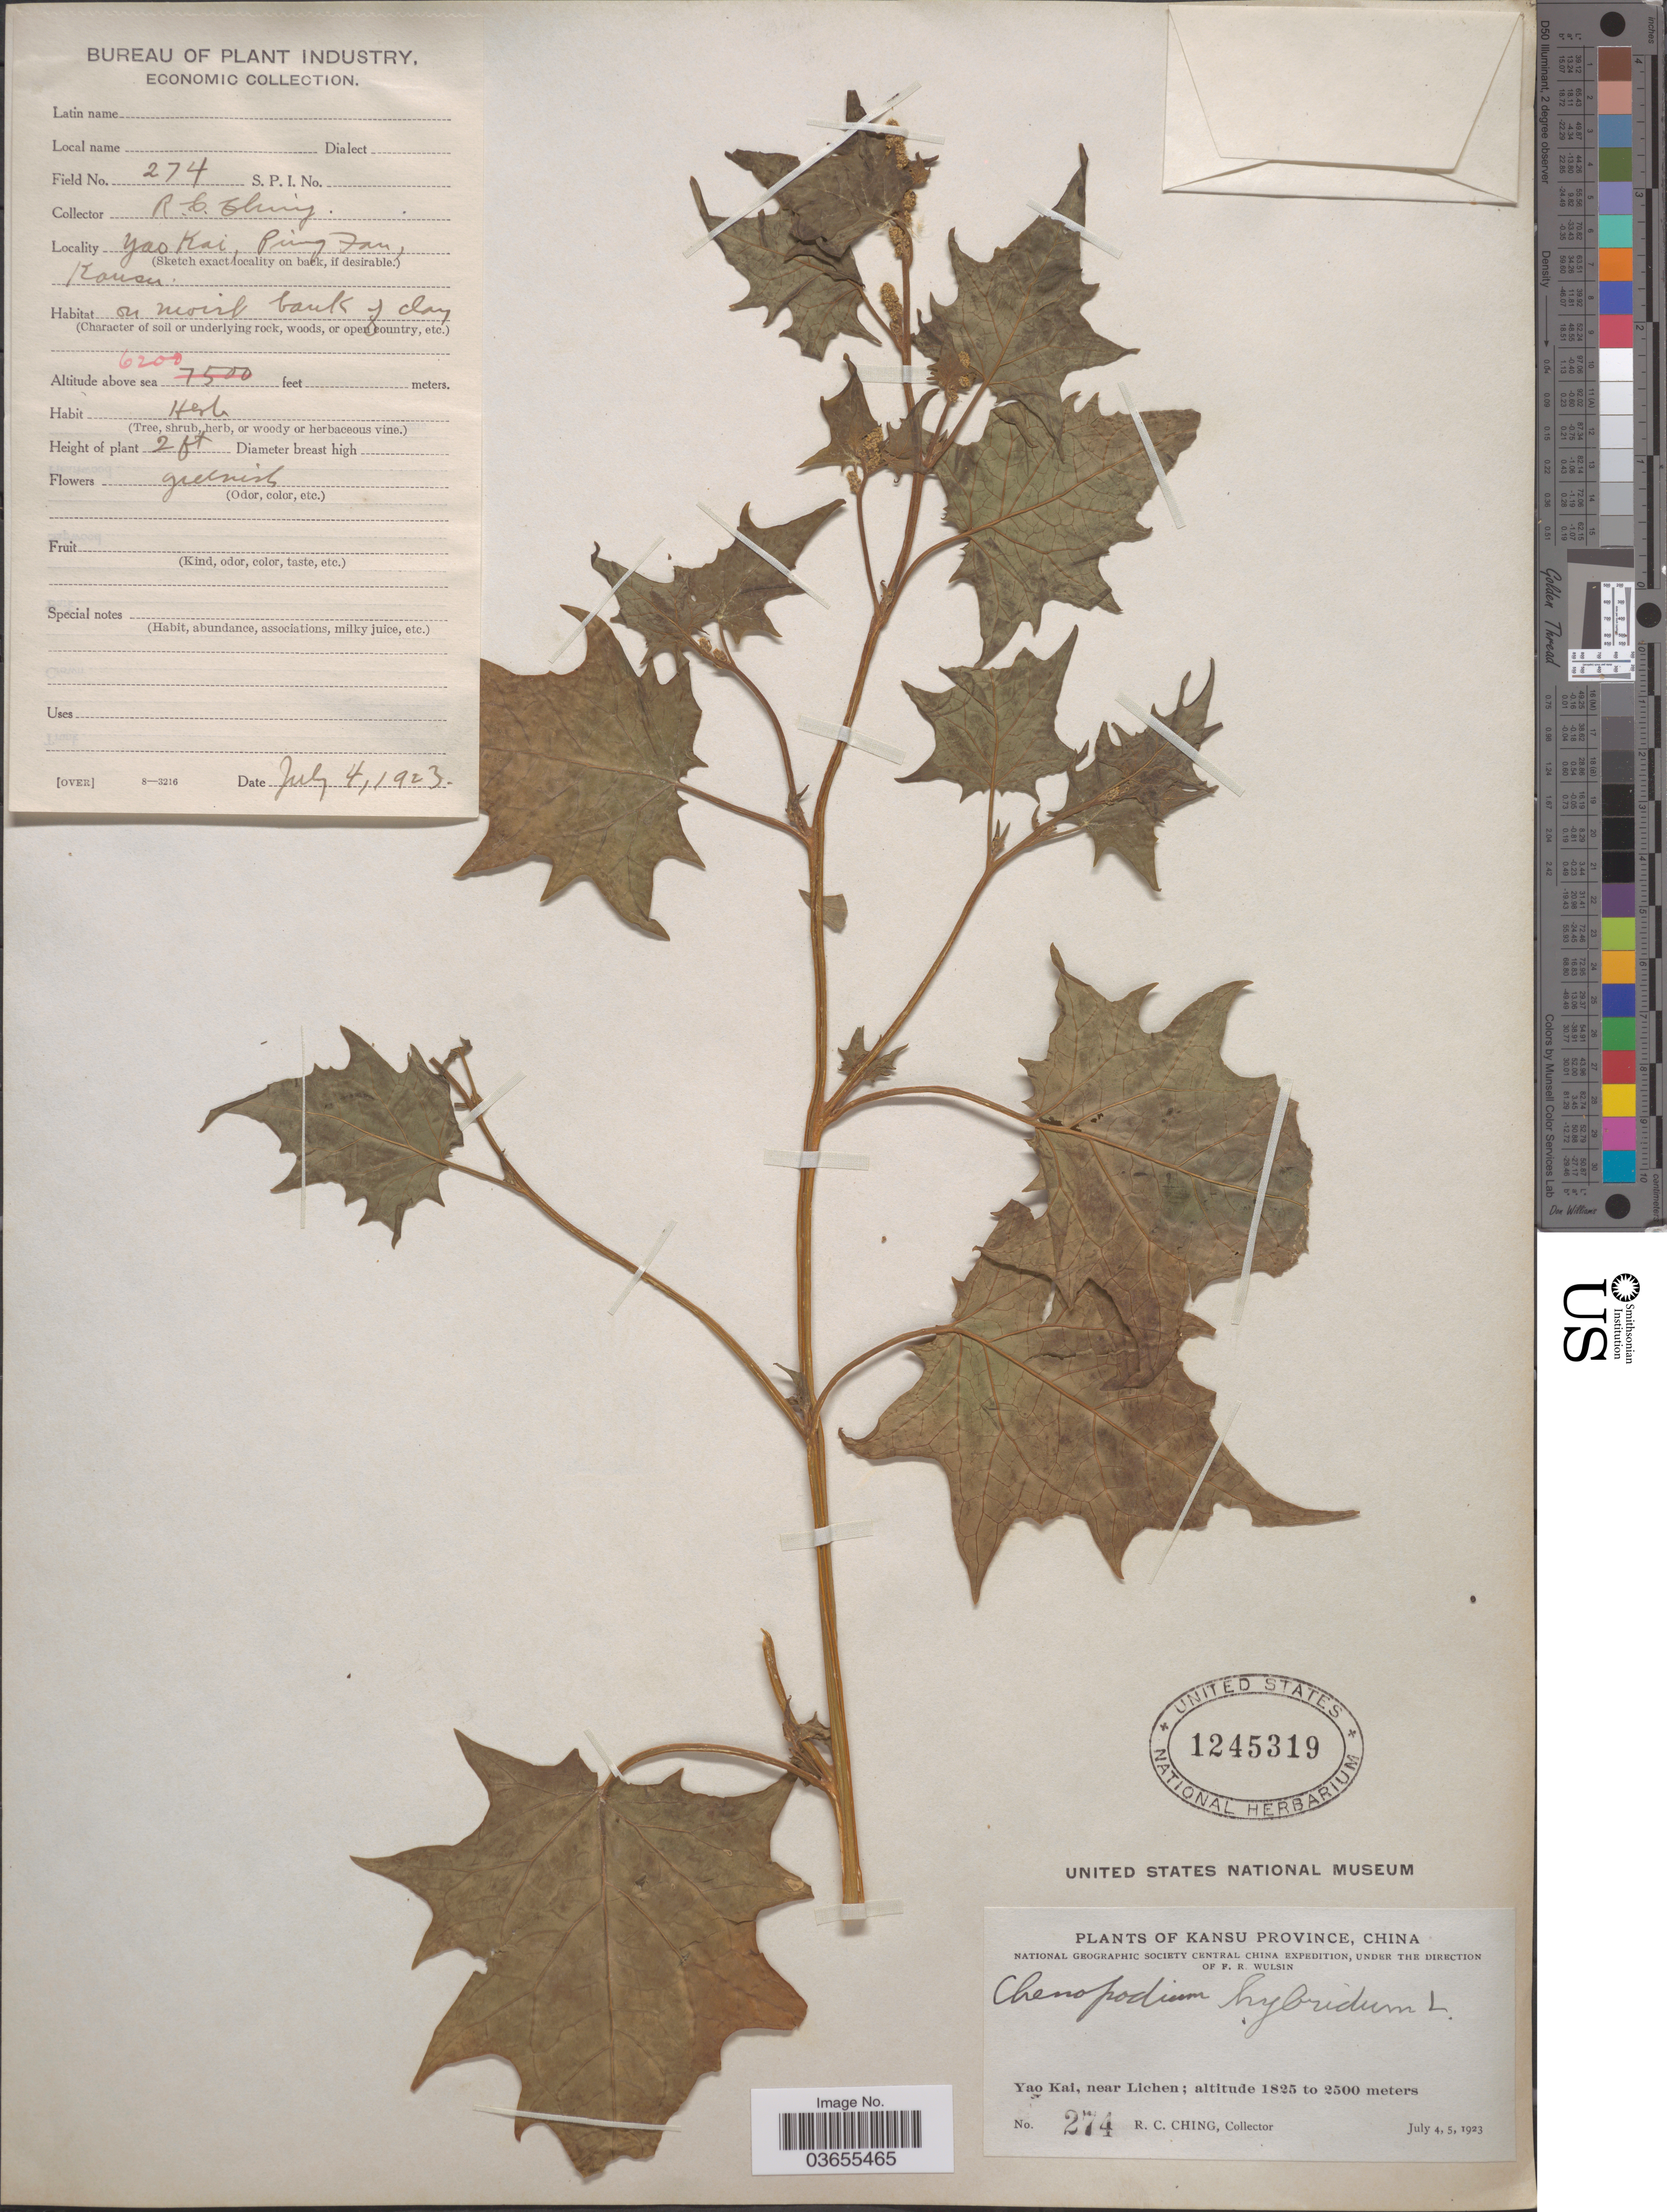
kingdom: Plantae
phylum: Tracheophyta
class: Magnoliopsida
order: Caryophyllales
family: Amaranthaceae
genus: Chenopodium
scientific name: Chenopodium hybridum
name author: L.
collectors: R. C. Ching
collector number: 274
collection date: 1923-07-04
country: China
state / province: Gansu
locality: Kansu Province. Yao Kai, near Lichen. Ping Fan.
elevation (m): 1890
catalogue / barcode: US 1245319